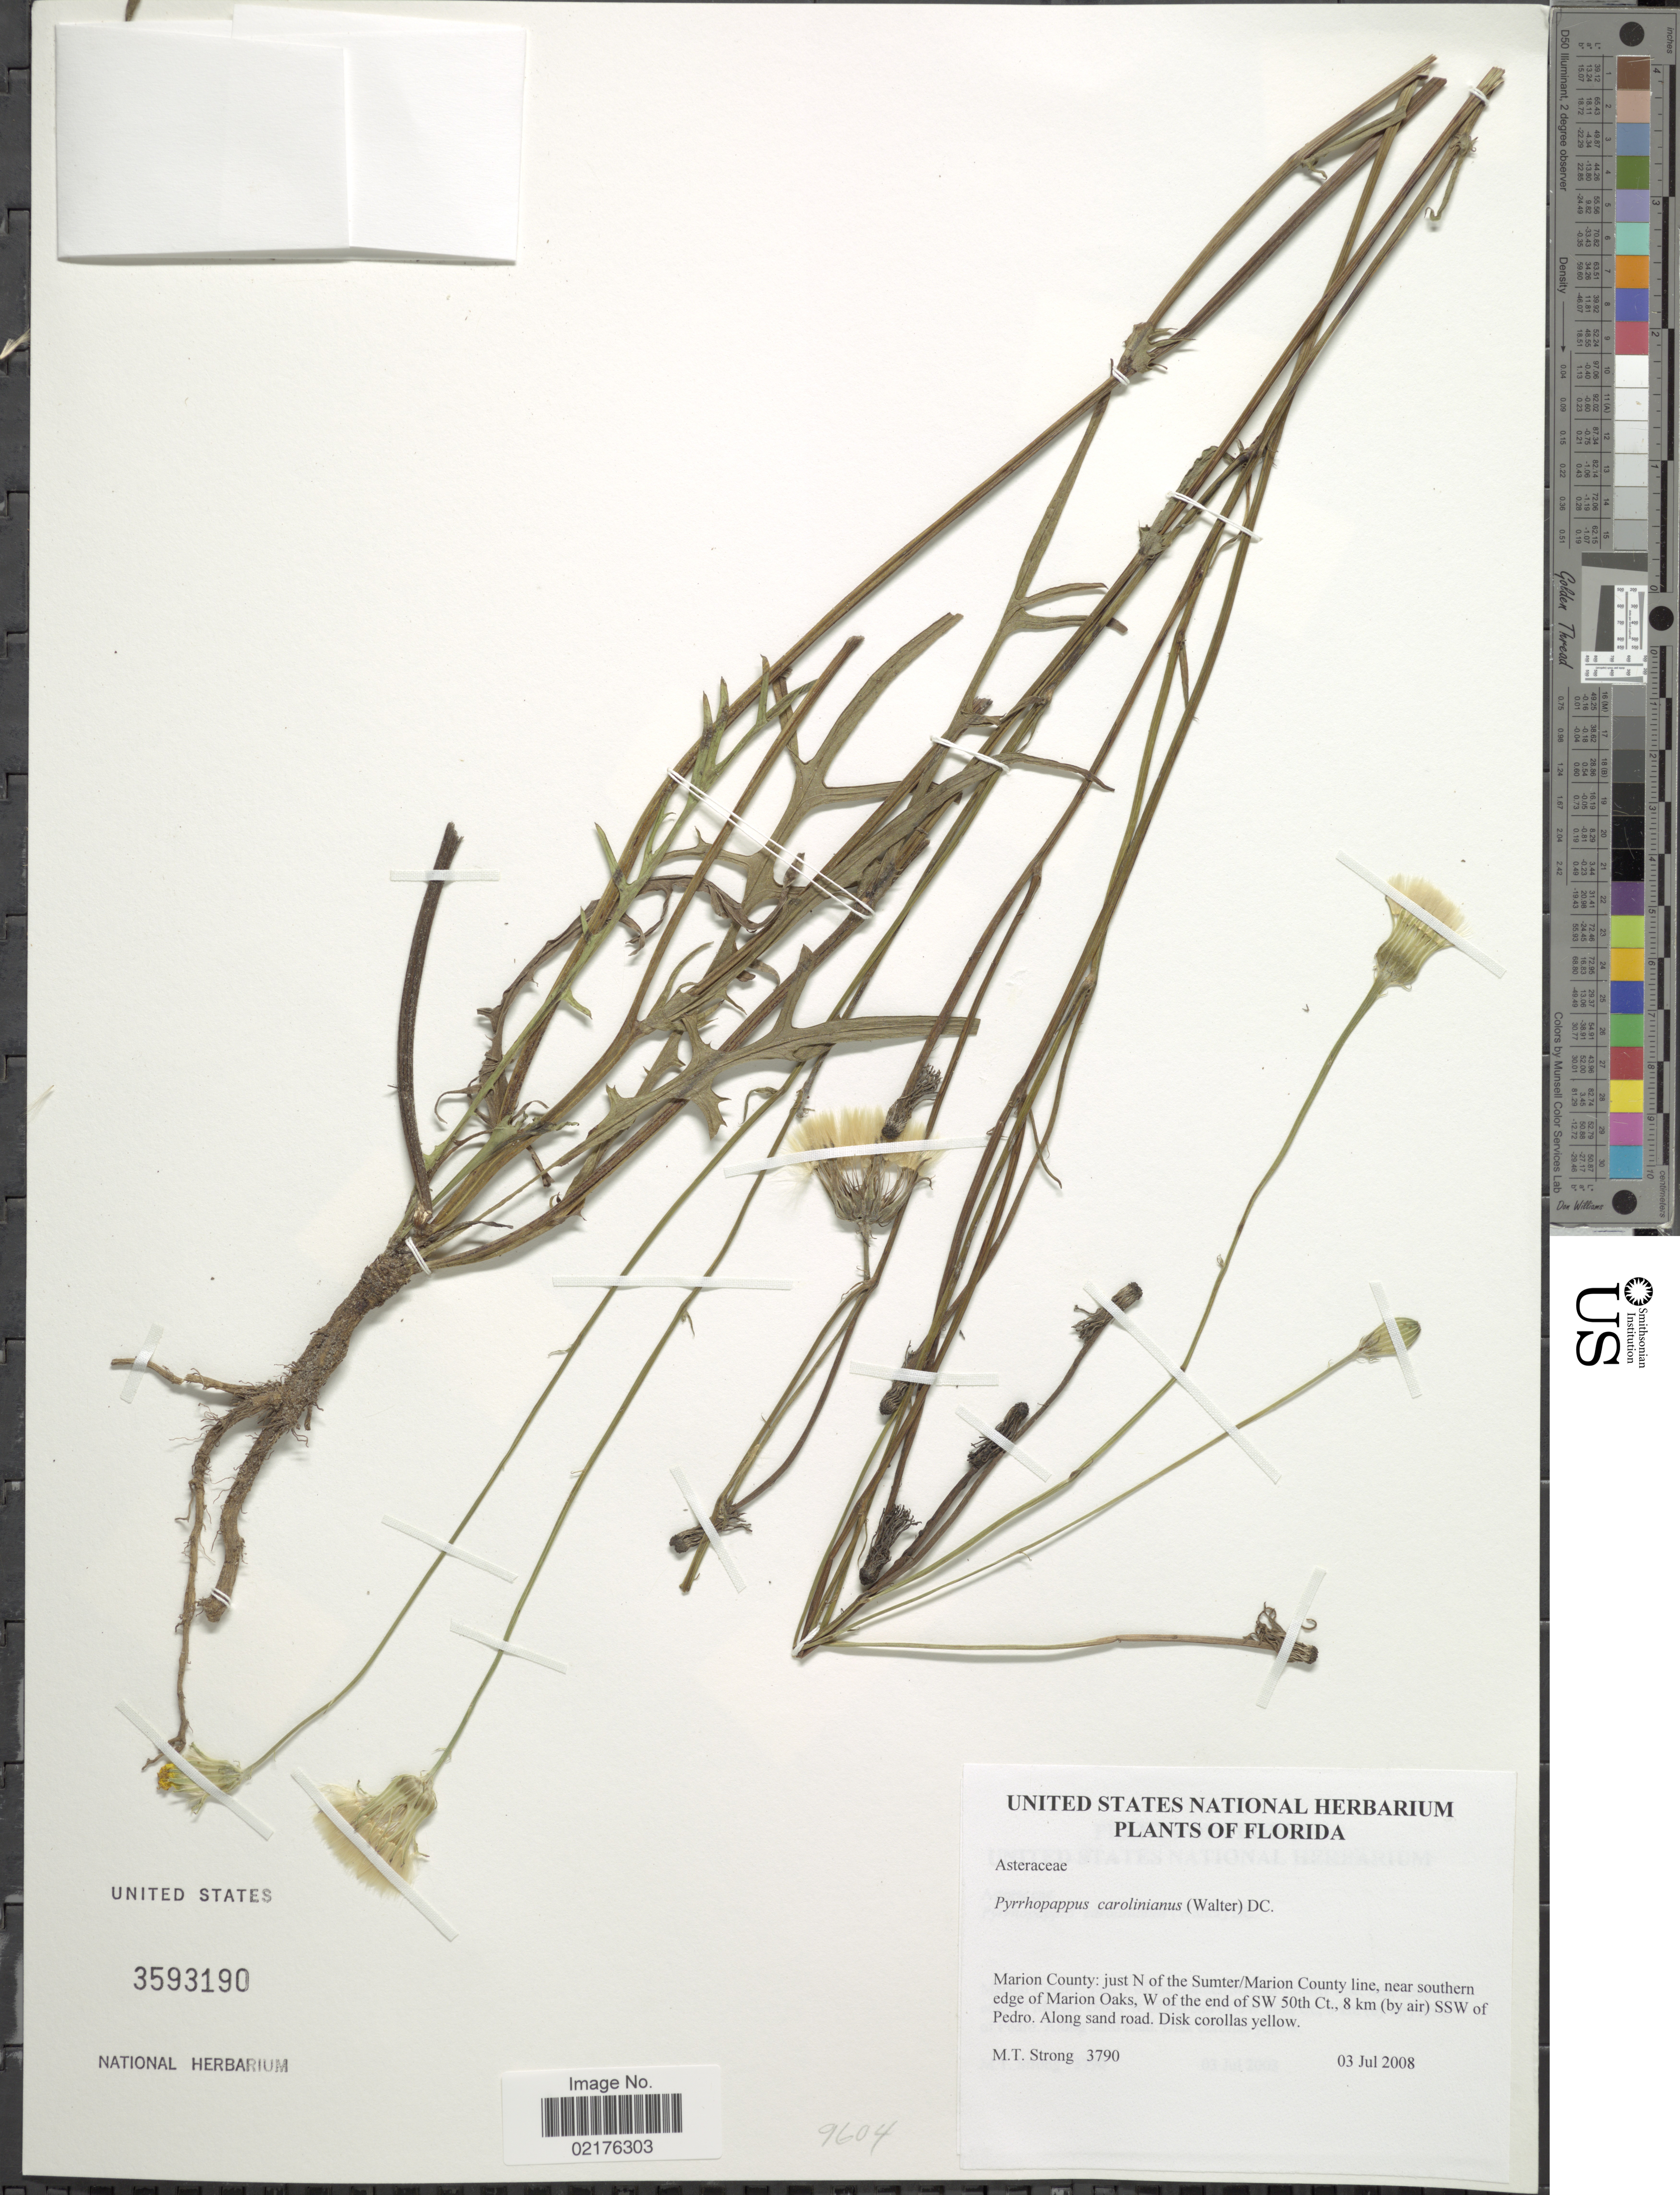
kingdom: Plantae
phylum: Tracheophyta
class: Magnoliopsida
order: Asterales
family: Asteraceae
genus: Pyrrhopappus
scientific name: Pyrrhopappus carolinianus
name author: (Walter) DC.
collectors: M. T. Strong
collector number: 3790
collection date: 2008-07-03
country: United States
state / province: Florida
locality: Marion County: just N of the Sumter/Marion County line, near southern edge of Marion Oaks, W of the end of SW 50th Ct., 8 km (by air) SSW of Pedro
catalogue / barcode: US 3593190